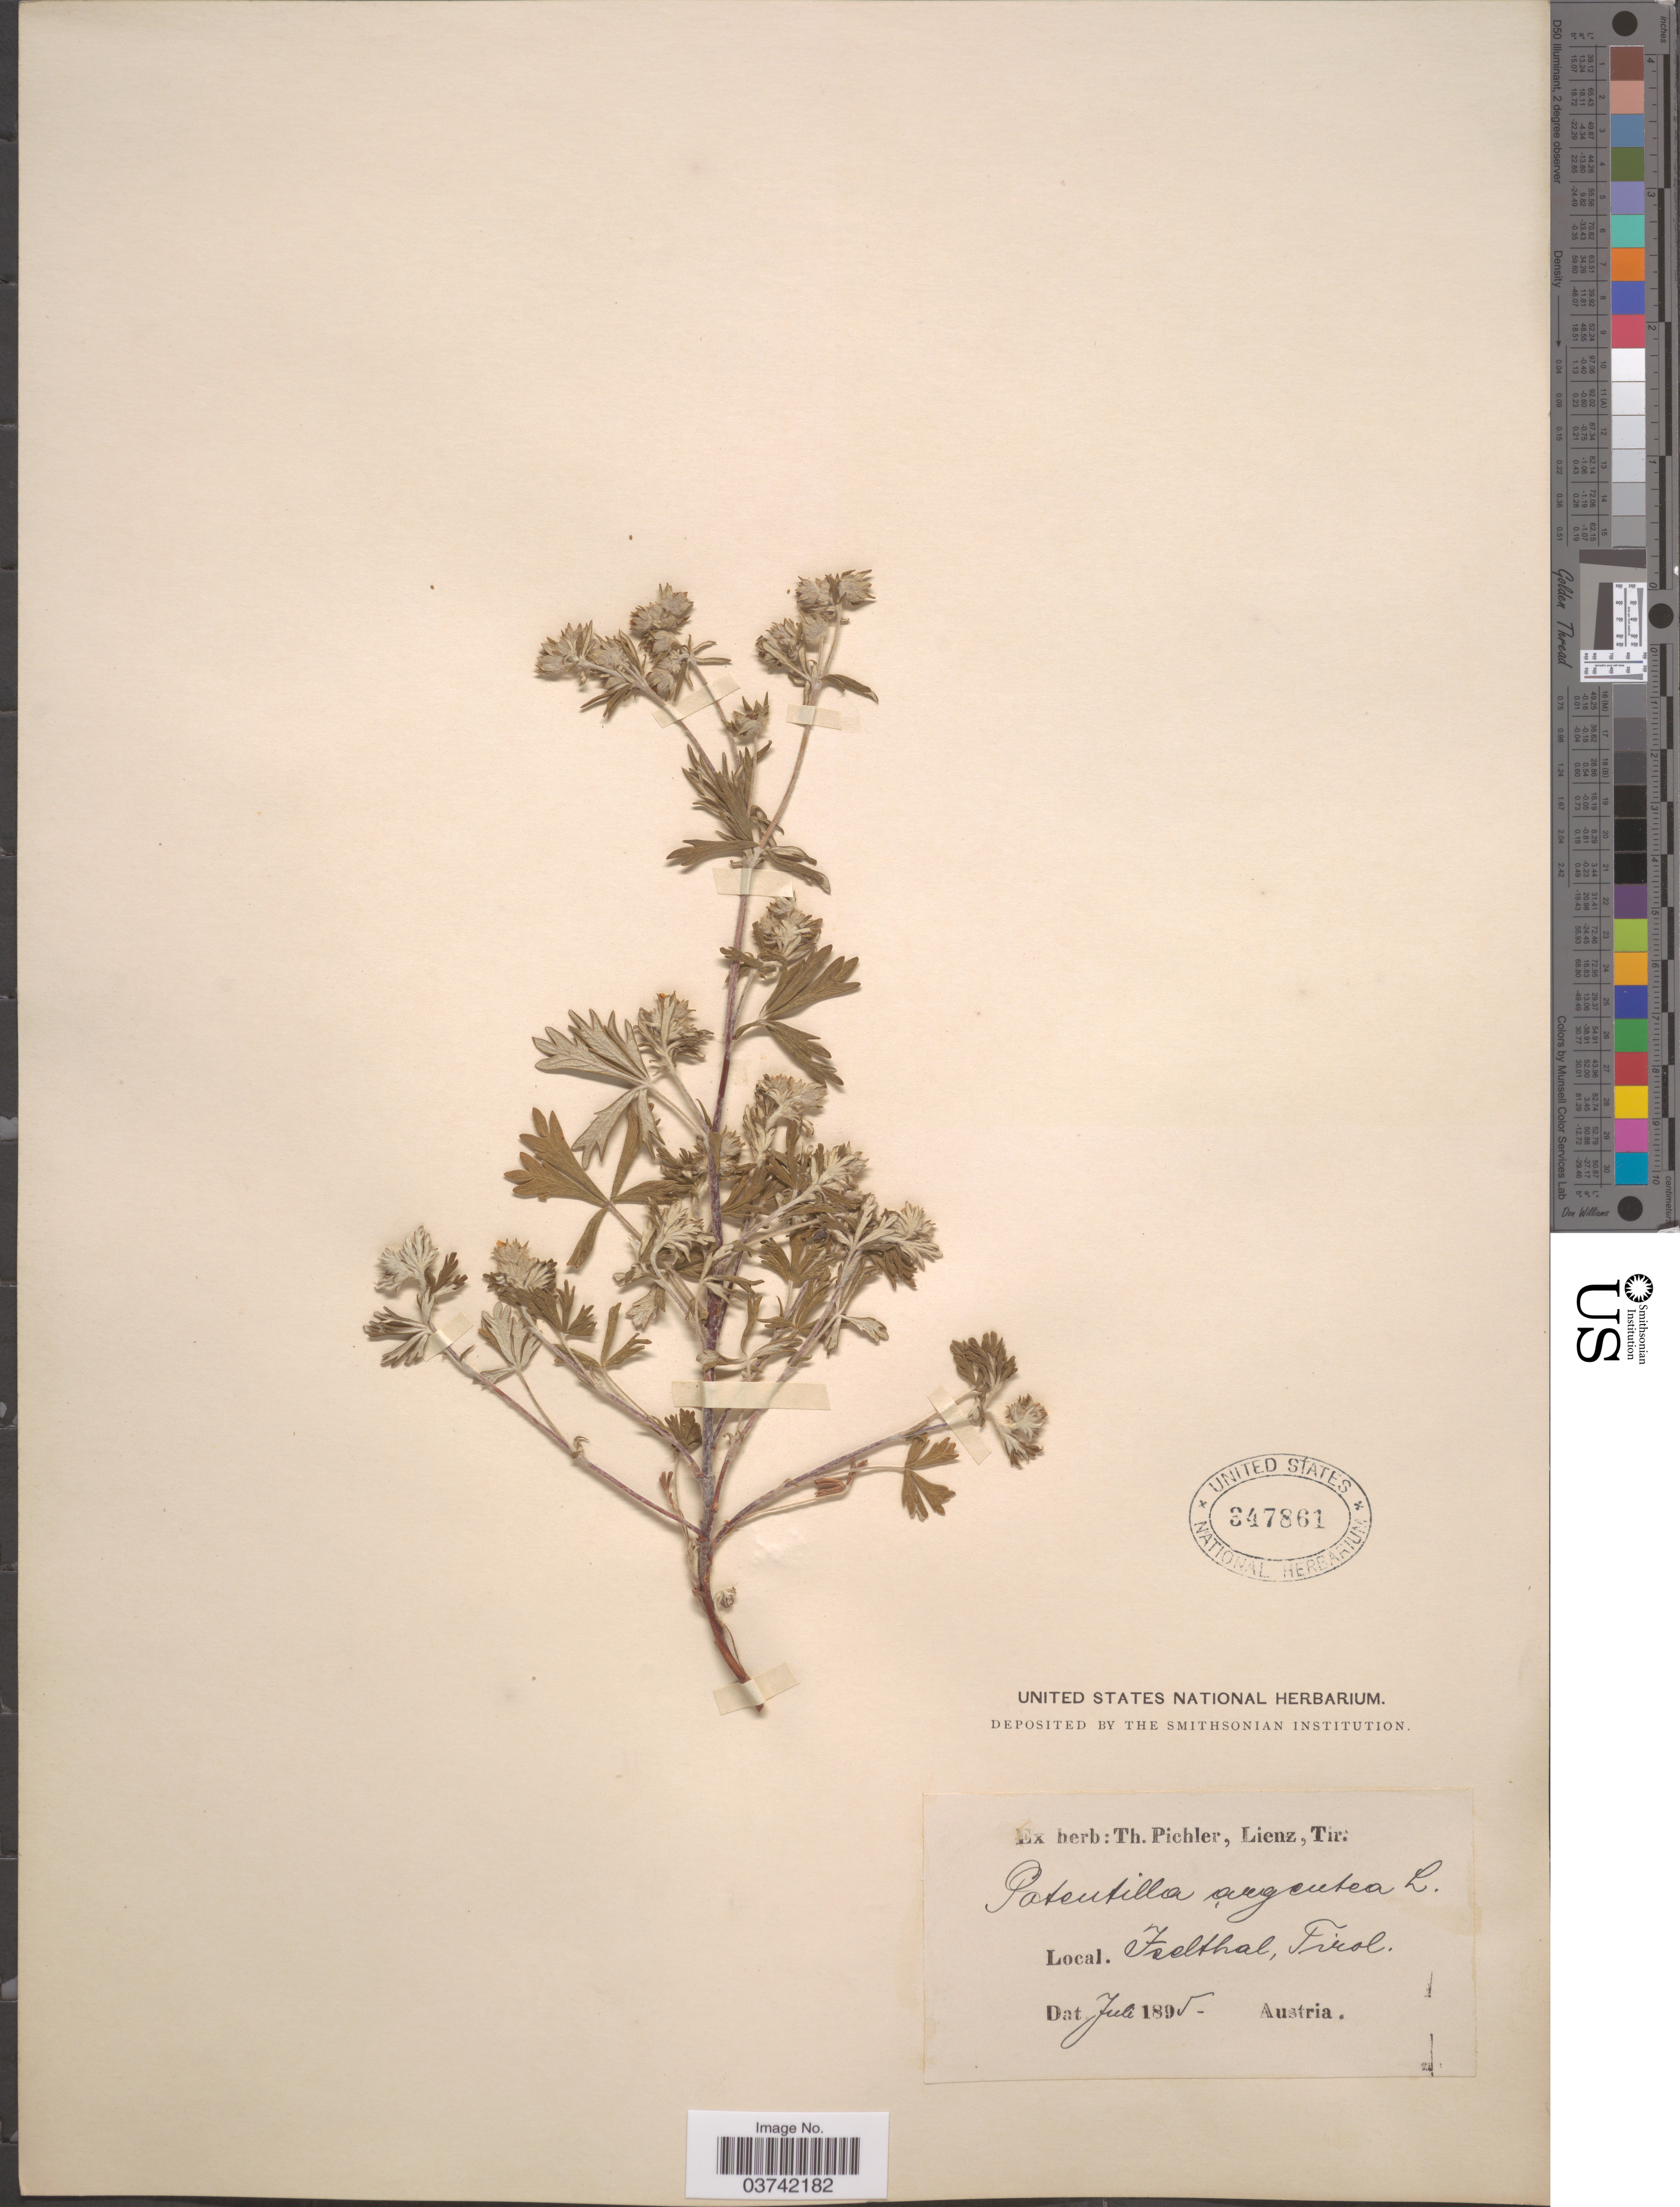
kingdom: Plantae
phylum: Tracheophyta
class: Magnoliopsida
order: Rosales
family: Rosaceae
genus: Potentilla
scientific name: Potentilla argentea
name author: L.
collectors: ex herb. T. Pichler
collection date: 1895-07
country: Austria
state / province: Tirol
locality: Iselthal.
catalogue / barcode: US 347861